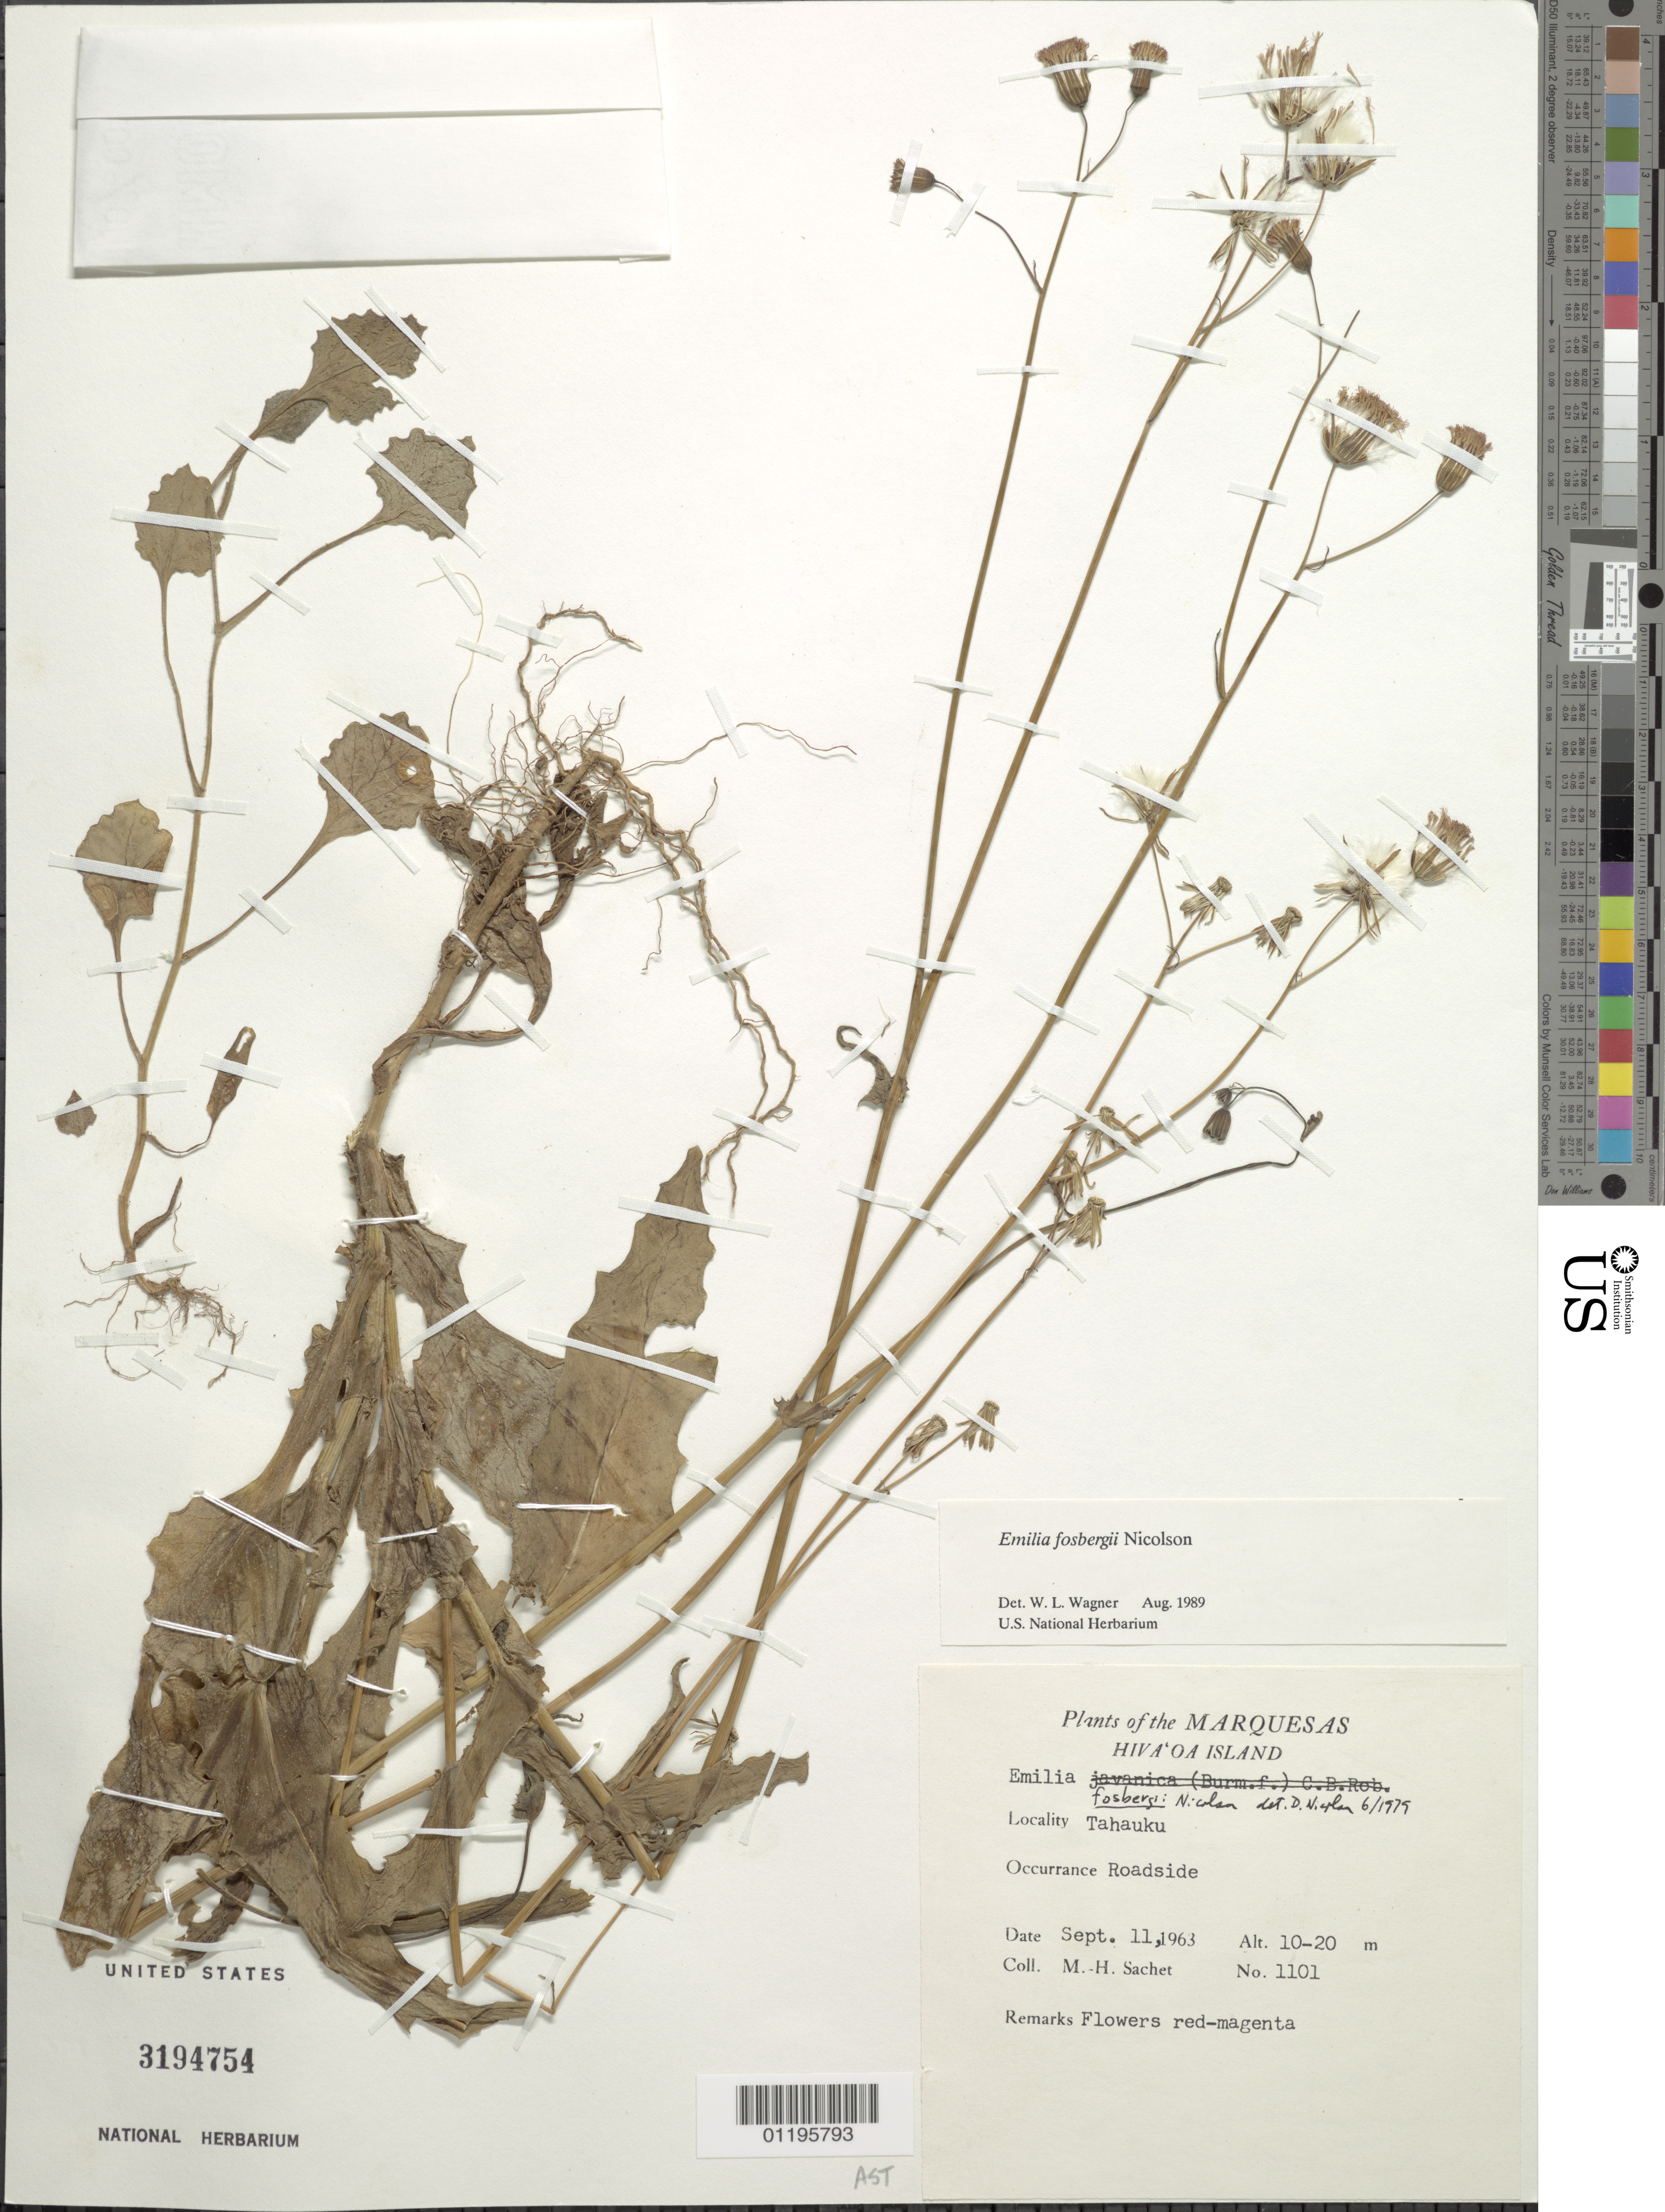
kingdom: Plantae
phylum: Tracheophyta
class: Magnoliopsida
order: Asterales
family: Asteraceae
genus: Emilia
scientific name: Emilia fosbergii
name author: Nicolson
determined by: Wagner, W. L., (BOT), Smithsonian Institution - National Museum of Natural History (UNITED STATES)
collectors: M.-H. Sachet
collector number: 1101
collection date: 1963-09-11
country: French Polynesia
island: Hiva Oa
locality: Tahauku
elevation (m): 10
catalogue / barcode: US 3194754